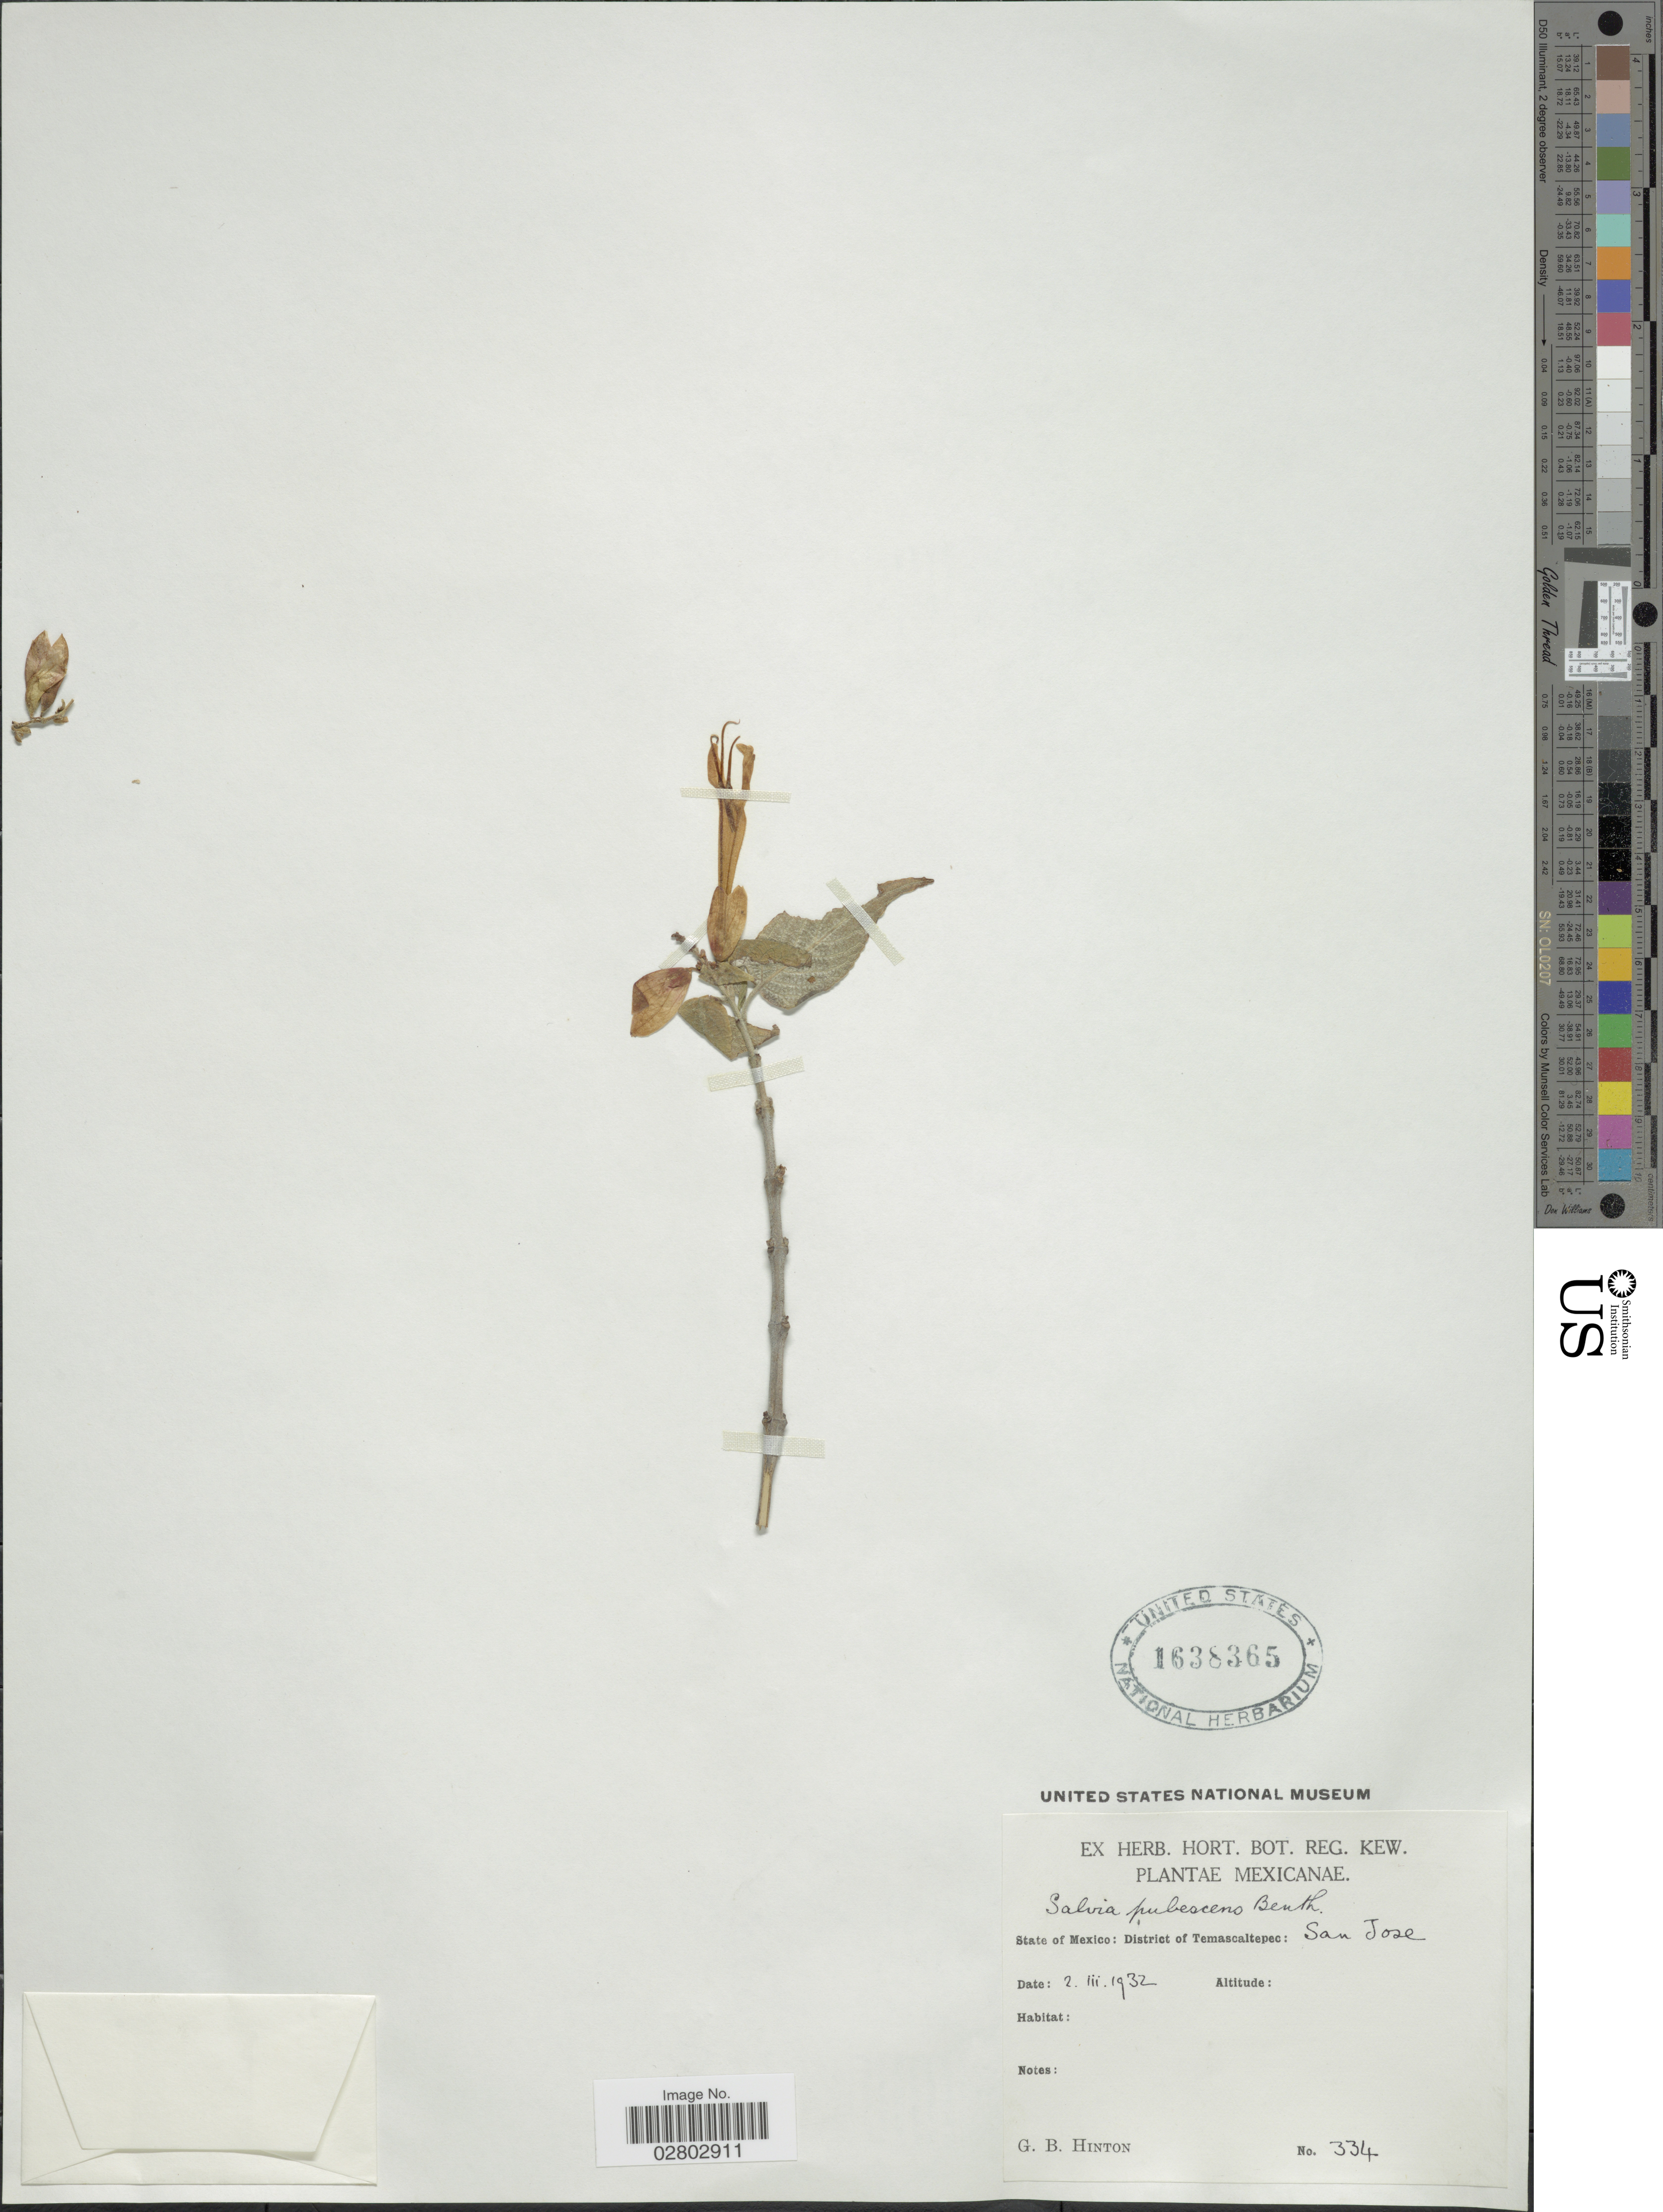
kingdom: Plantae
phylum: Tracheophyta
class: Magnoliopsida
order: Lamiales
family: Lamiaceae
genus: Salvia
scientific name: Salvia pubescens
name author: Benth.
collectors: G. B. Hinton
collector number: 334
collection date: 1932-03-02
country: Mexico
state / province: México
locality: State of Mexico: District of Temascaltepec: San Jose.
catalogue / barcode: US 1638365